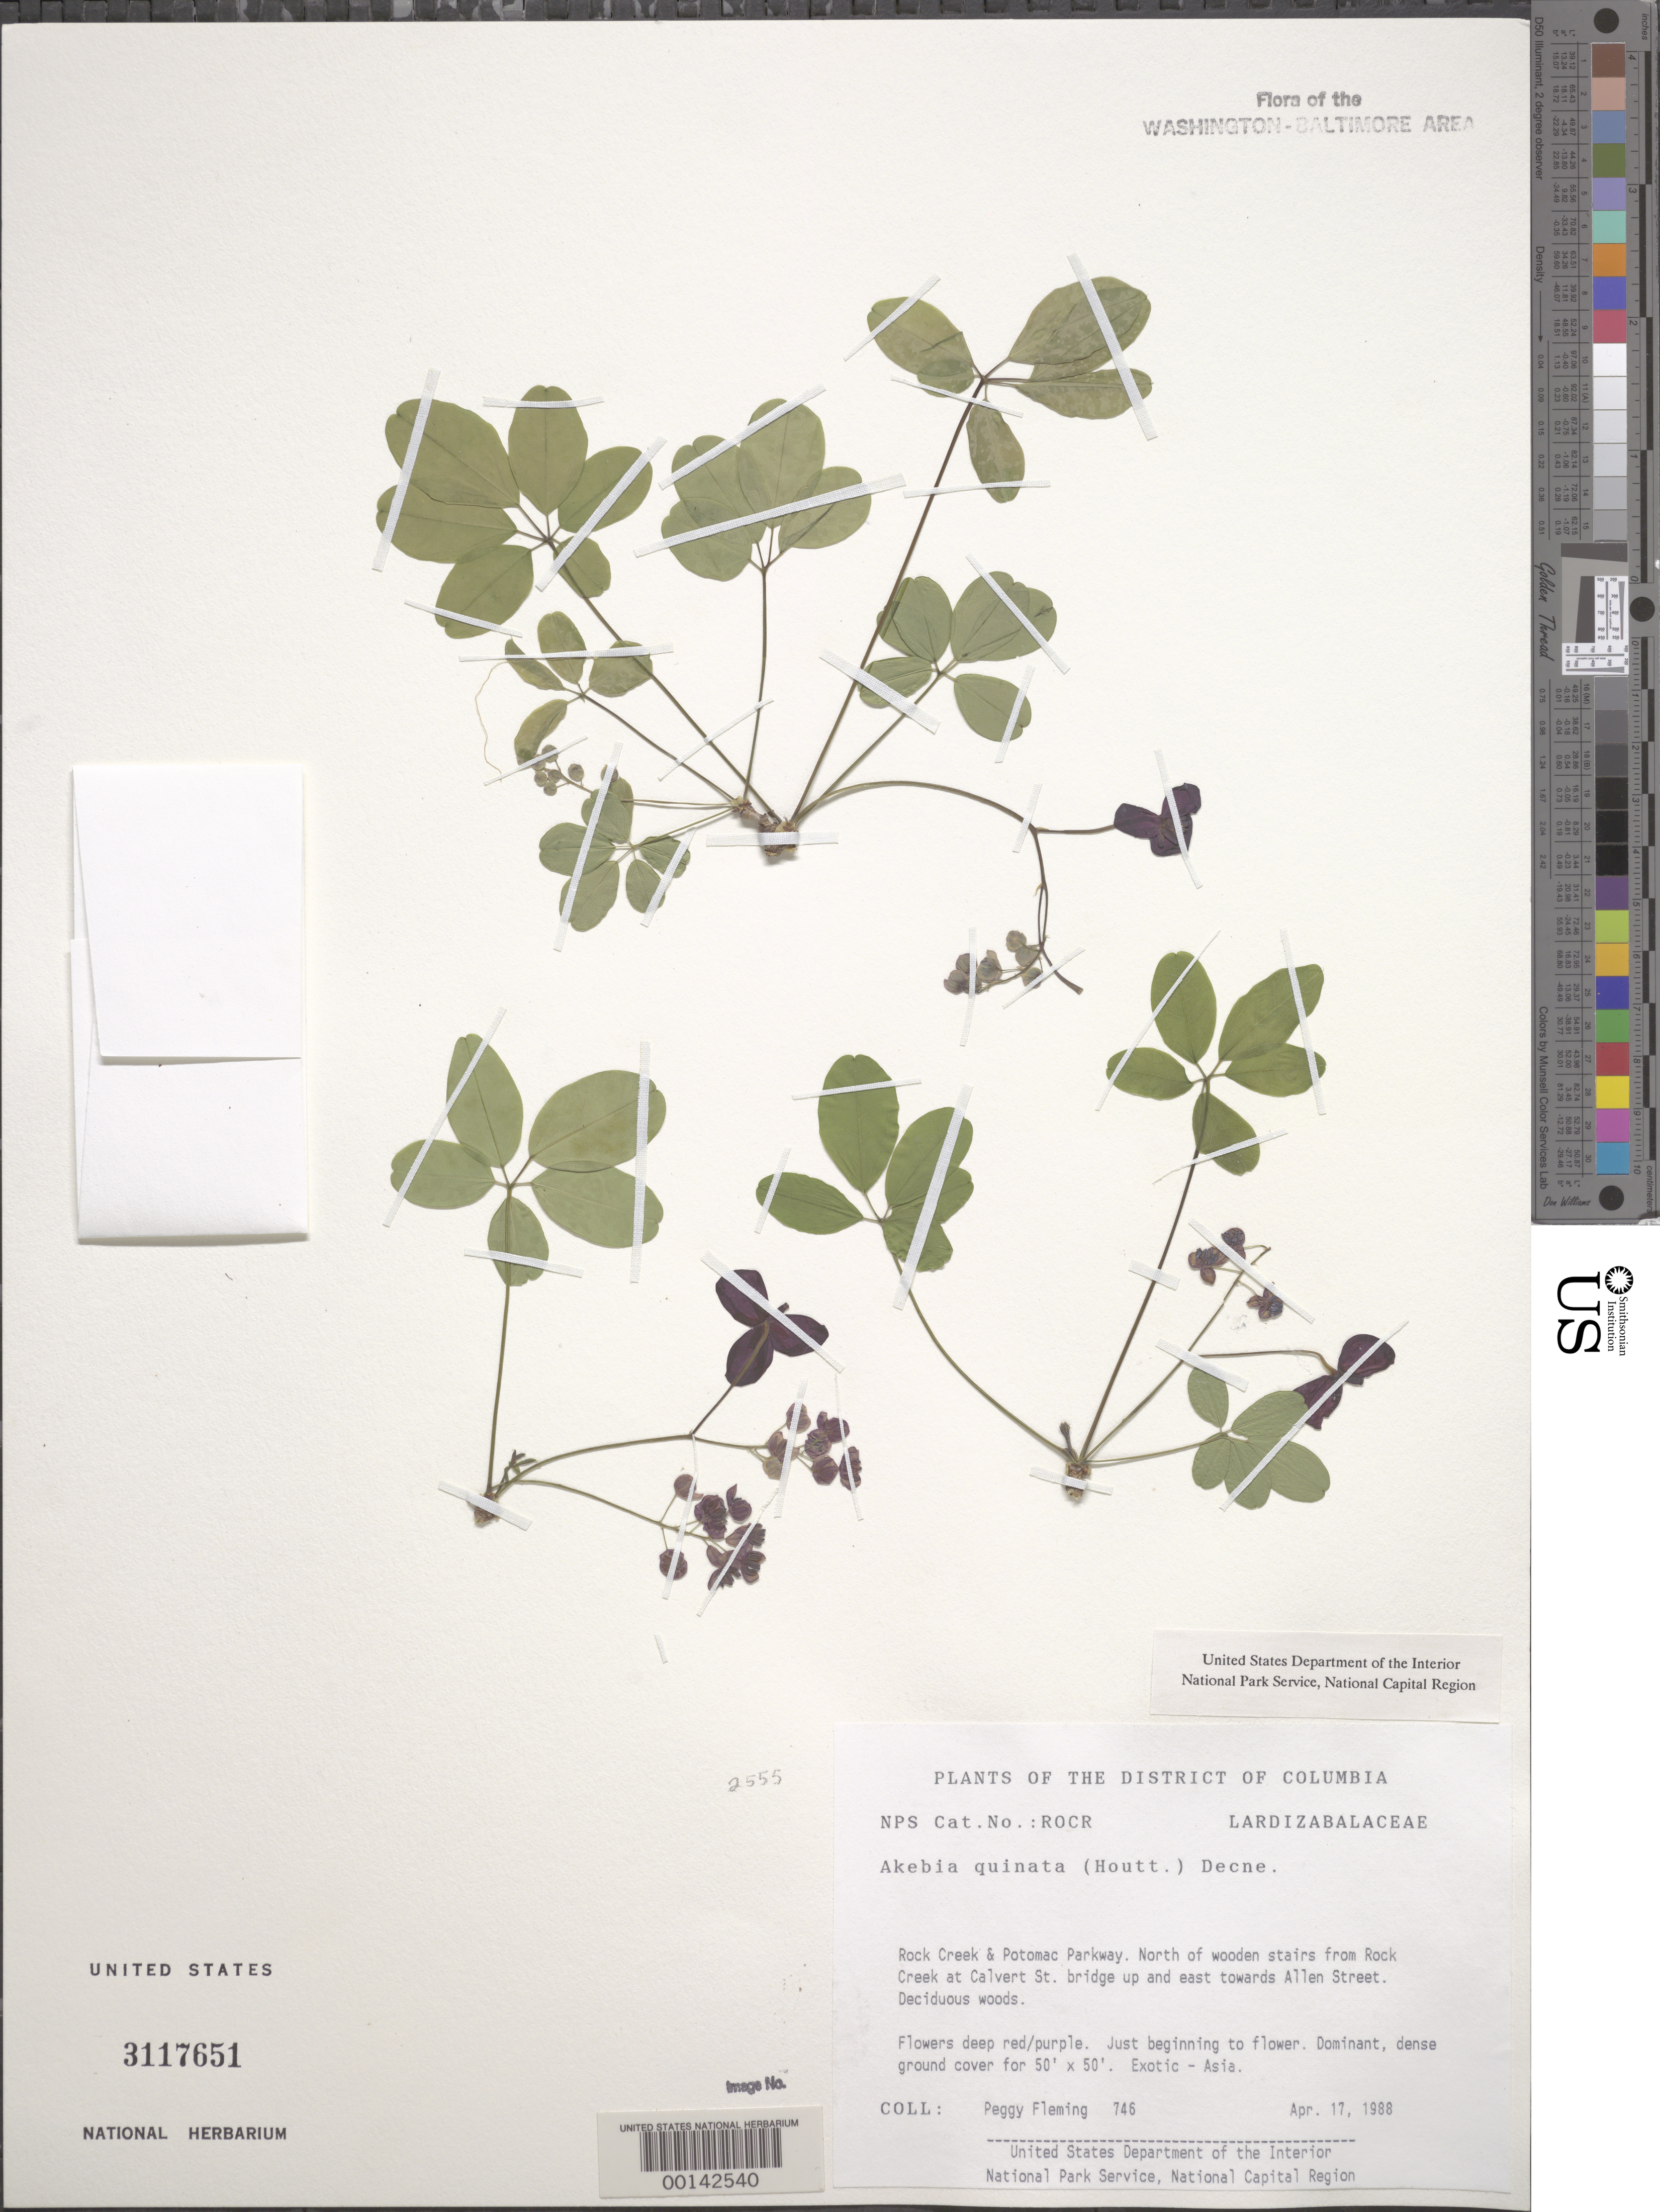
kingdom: Plantae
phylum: Tracheophyta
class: Magnoliopsida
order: Ranunculales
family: Lardizabalaceae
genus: Akebia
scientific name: Akebia quinata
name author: (Houtt.) Decne.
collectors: P. Fleming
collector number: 746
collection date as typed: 17 Apr 1988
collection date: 1988-04-17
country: United States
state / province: District of Columbia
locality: Rock Creek & Potomac Parkway. North of wooden stairs from Rock Creek at Calvert St. Bridge up and east towards Allen Street. Rock Creek Park and vicinity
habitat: Deciduous woods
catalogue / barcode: US 3117651